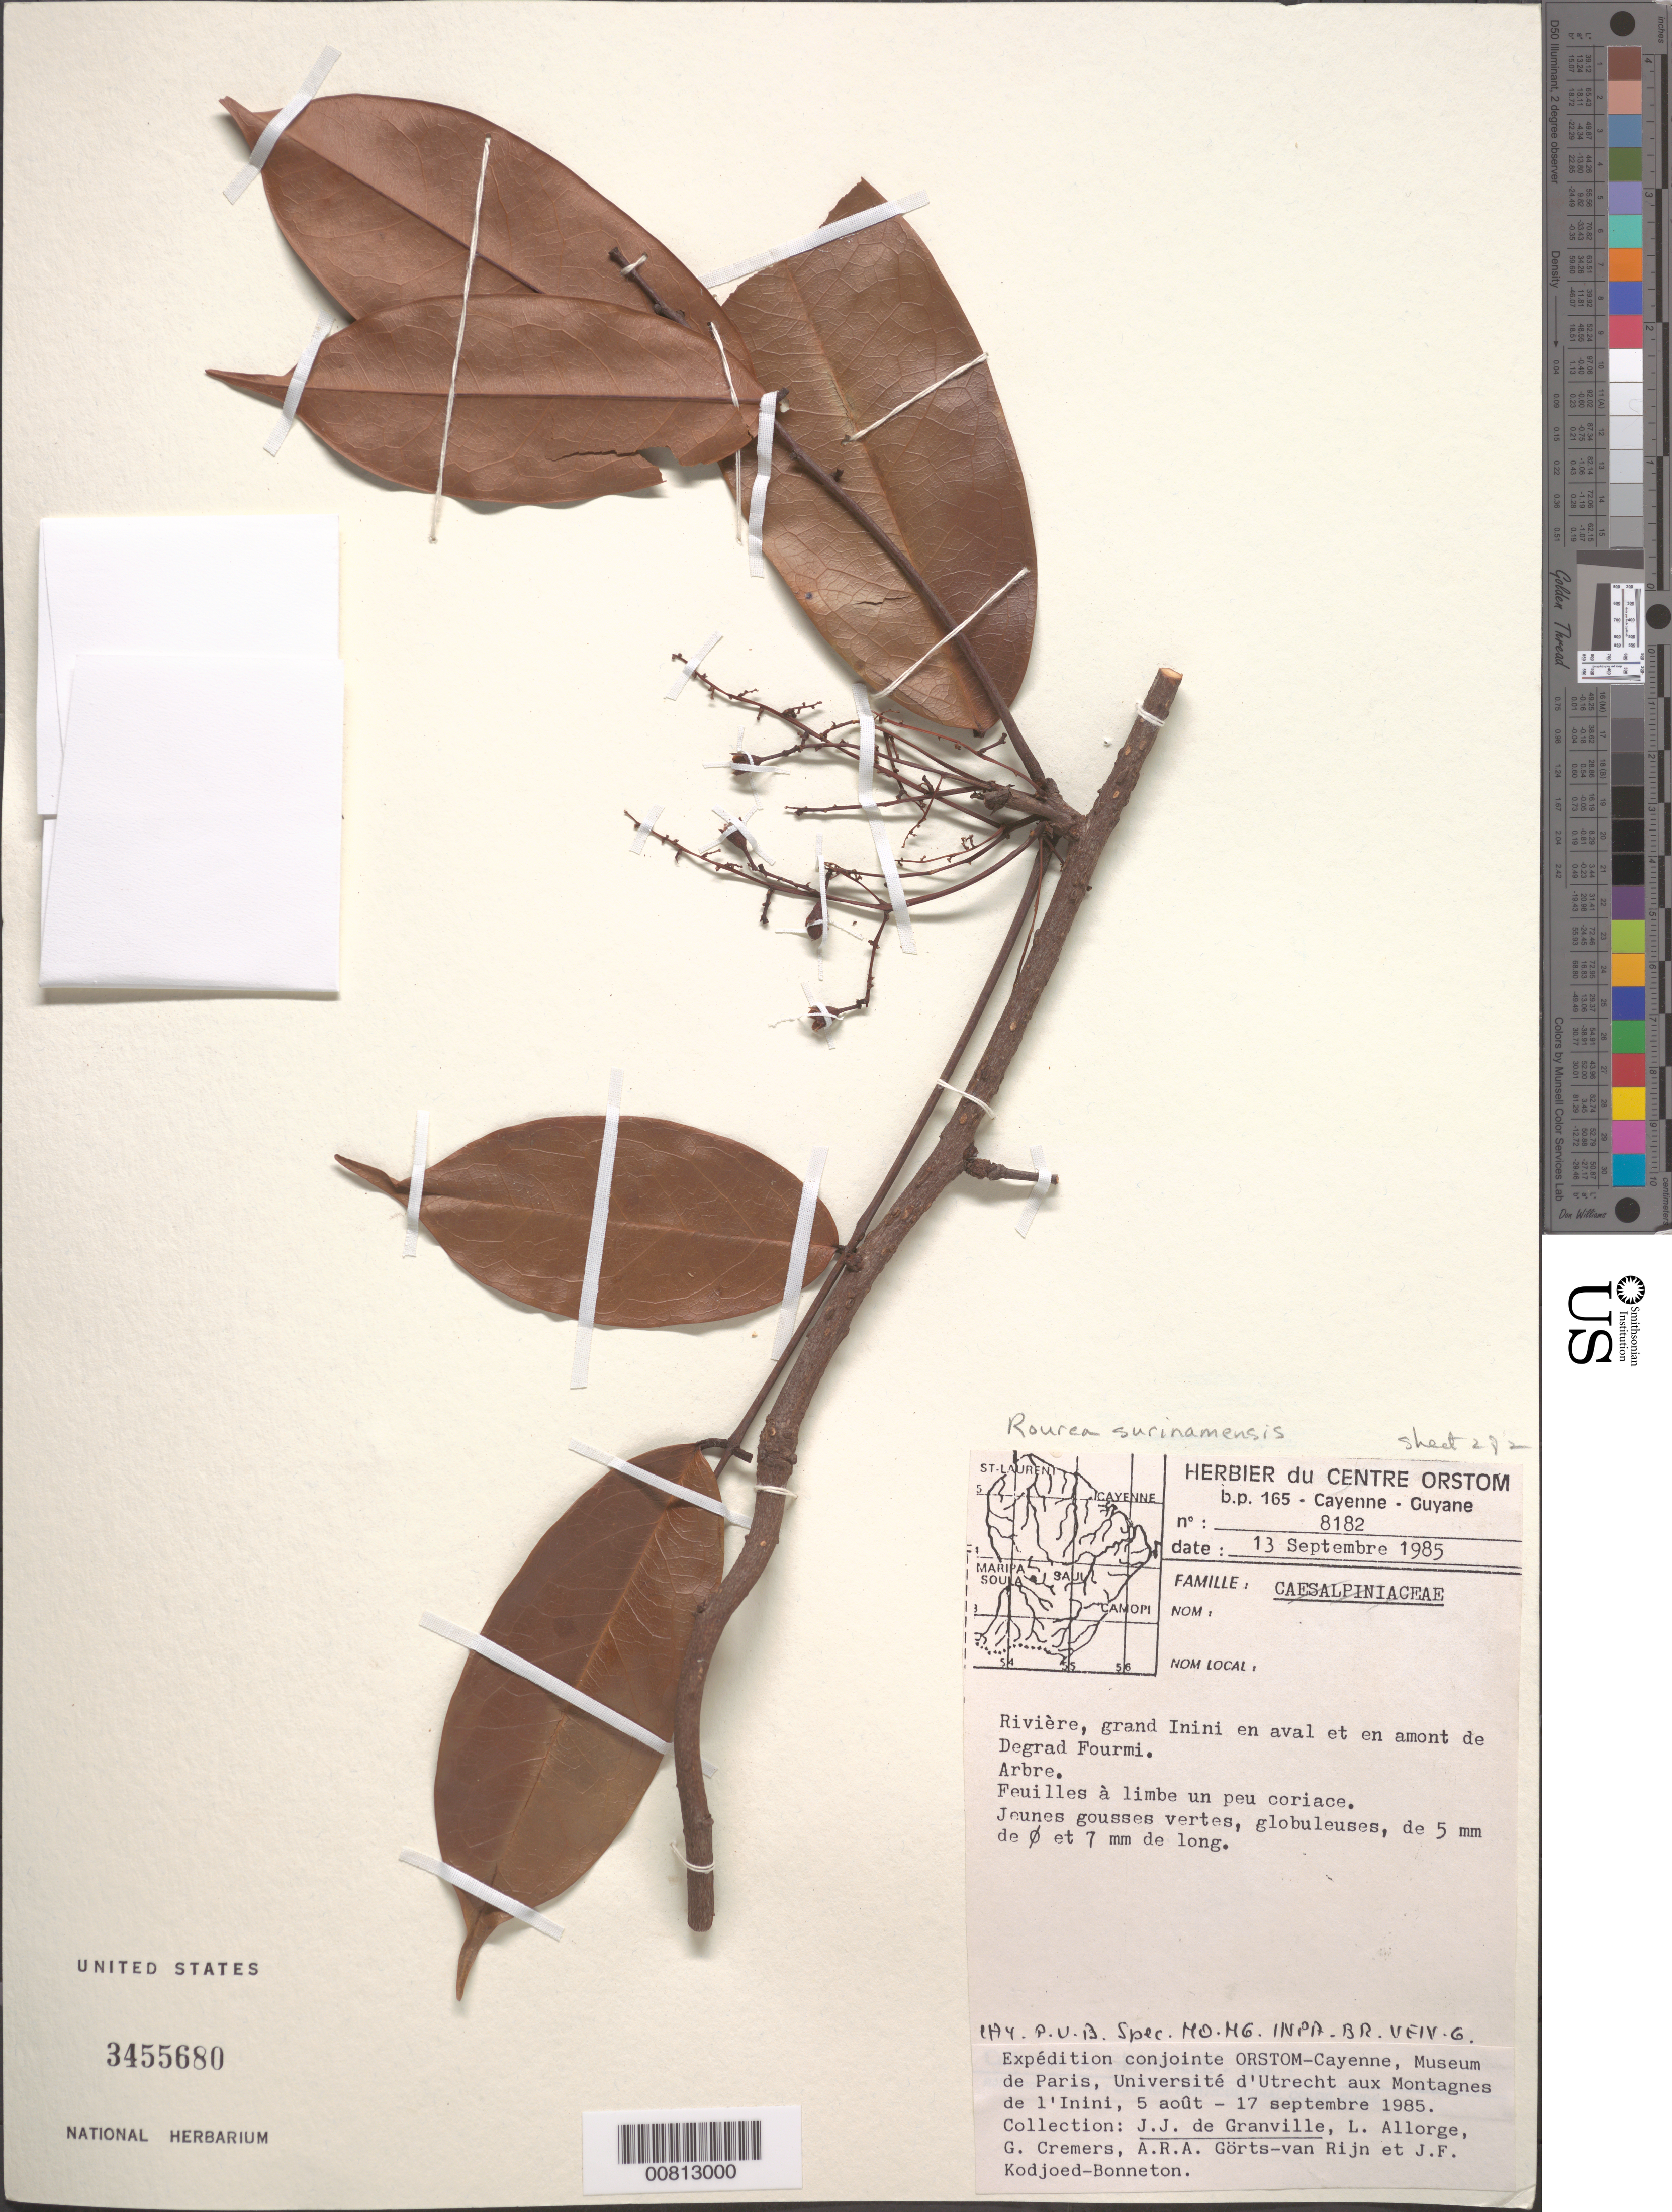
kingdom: Plantae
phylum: Tracheophyta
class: Magnoliopsida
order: Oxalidales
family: Connaraceae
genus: Rourea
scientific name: Rourea surinamensis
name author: Miq.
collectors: J.-J. de Granville, L. Allorge, G. Cremers, A. .R. A. Görts-van Rijn & J. Kodjoed-Bonneton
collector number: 8182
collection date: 1985-08-05/1985-09-17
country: French Guiana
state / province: Cayenne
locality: Rivière, grand Inini en aval et en amont de Degrad Fourmi.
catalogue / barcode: US 3455680